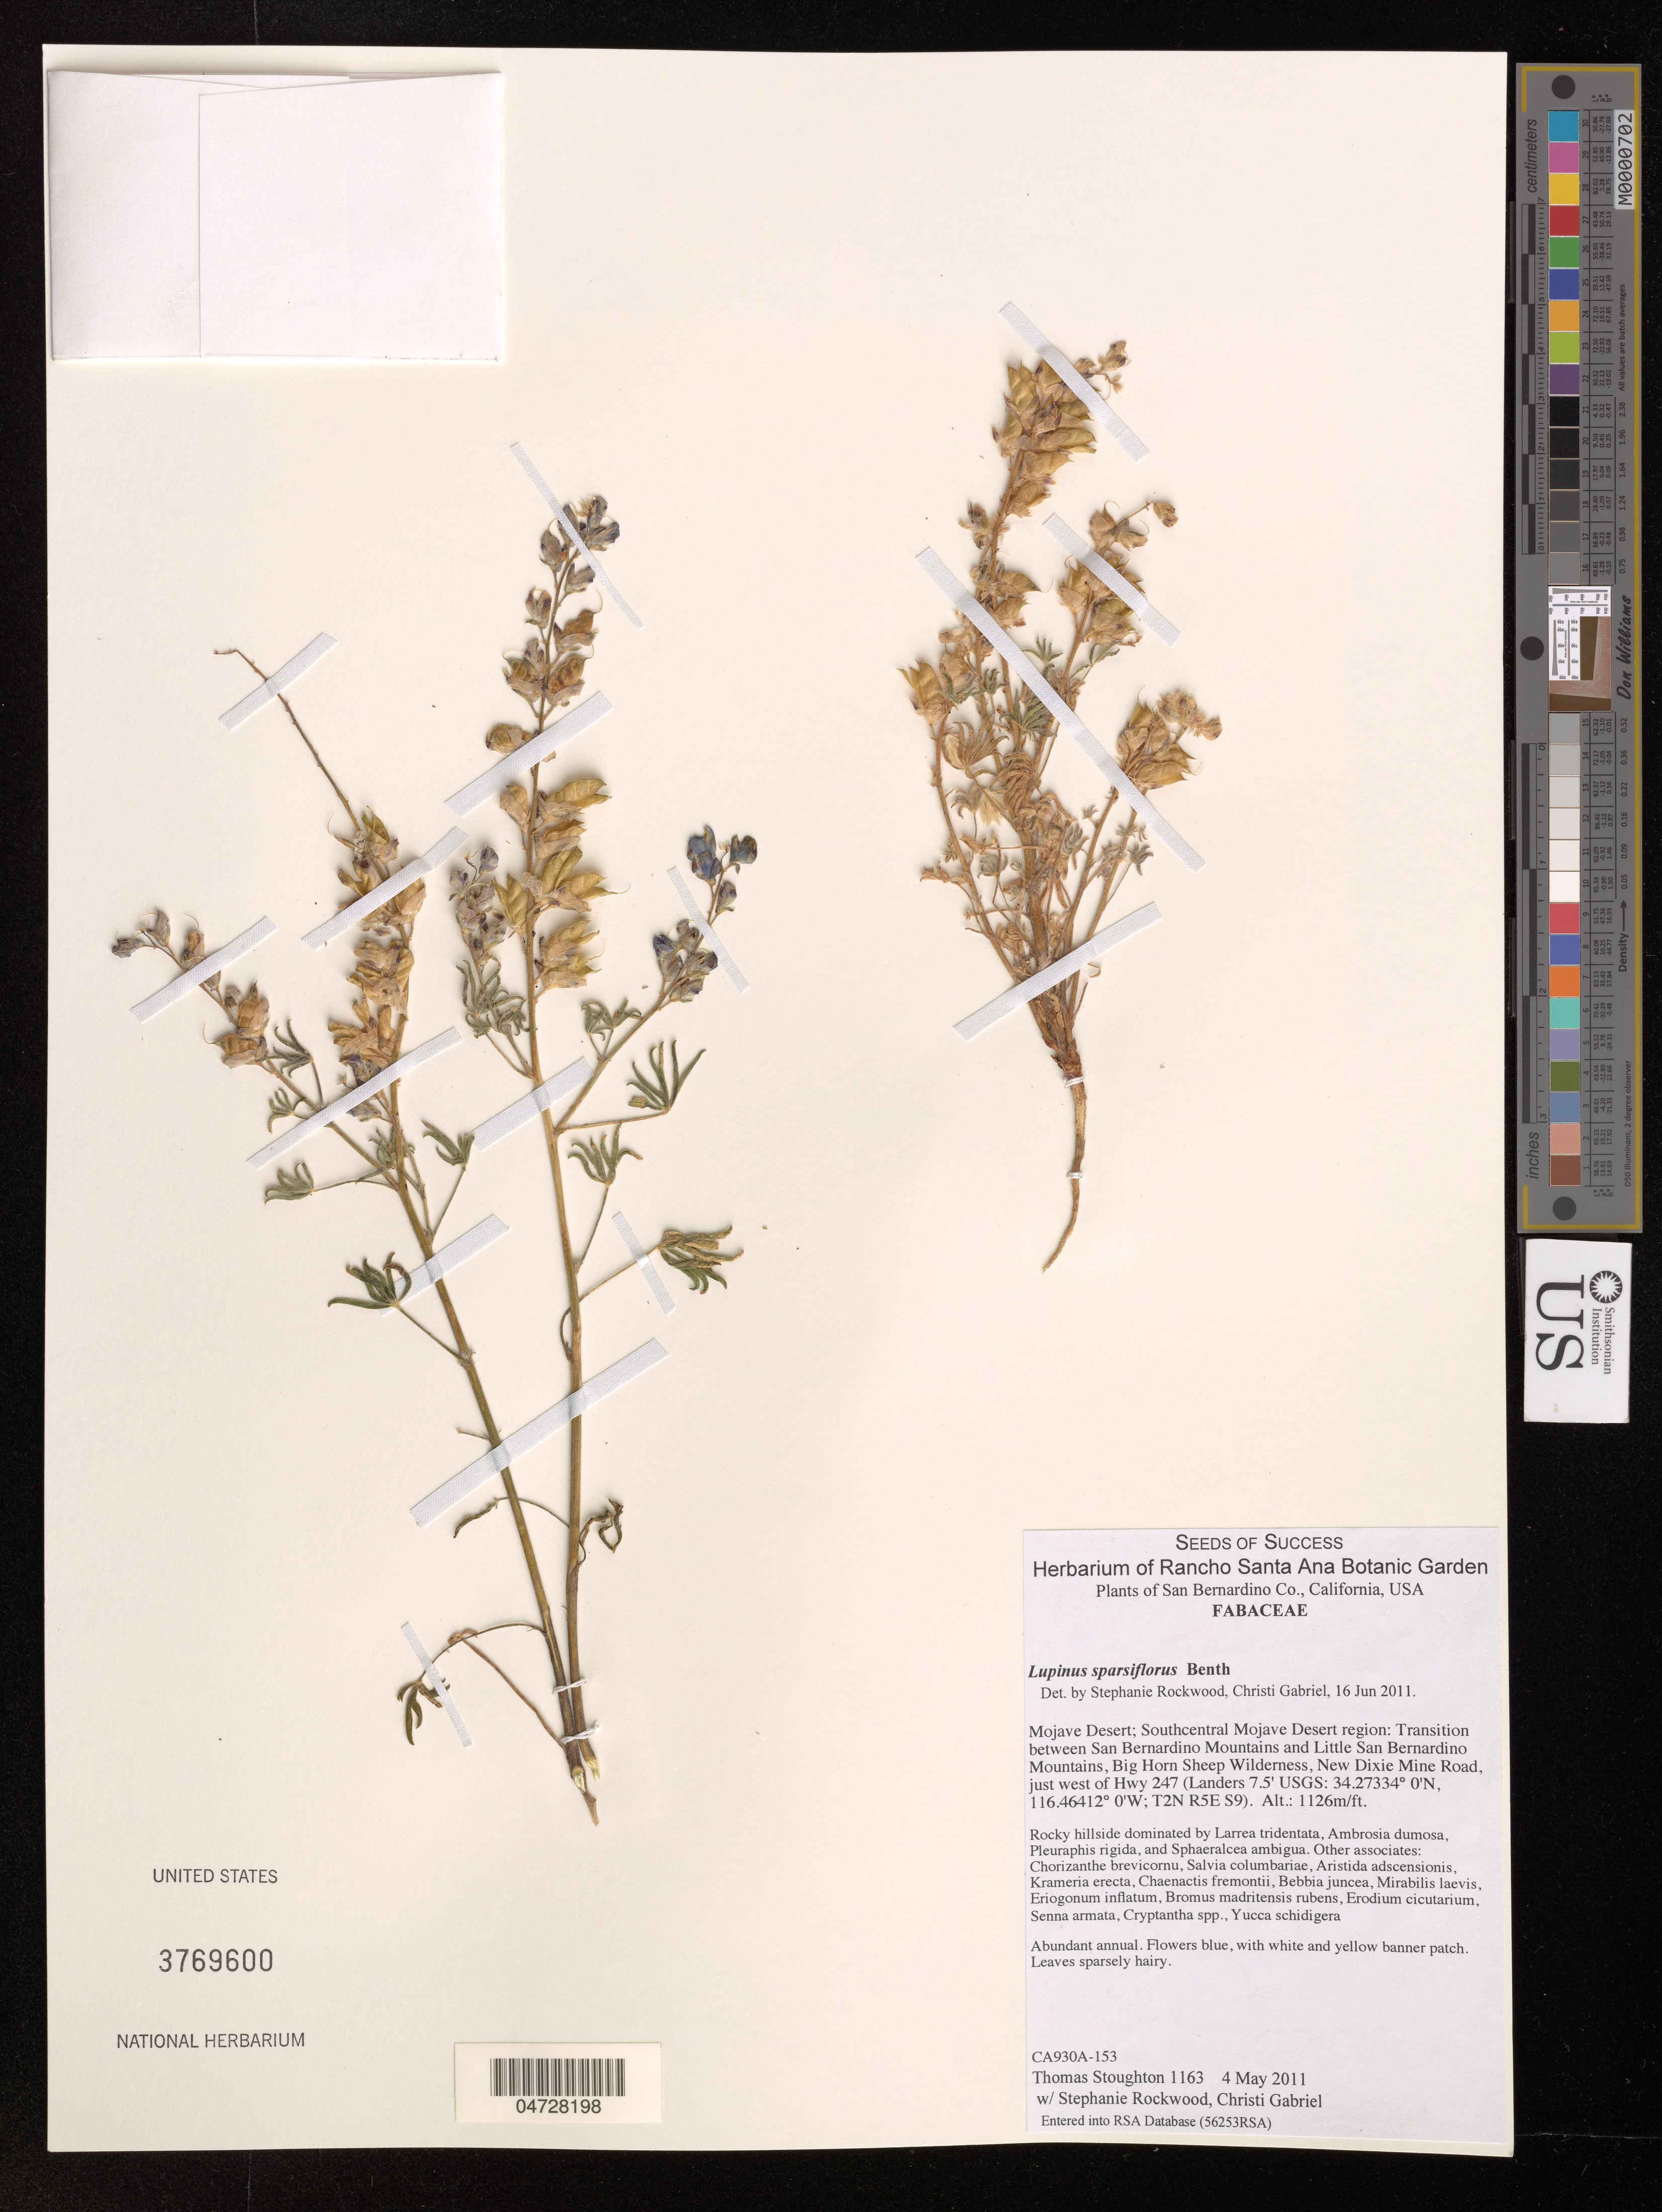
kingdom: Plantae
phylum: Tracheophyta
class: Magnoliopsida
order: Fabales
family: Fabaceae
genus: Lupinus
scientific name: Lupinus sparsiflorus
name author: Benth.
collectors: T. Stoughton & S. Rockwood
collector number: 1163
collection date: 2011-05-04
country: United States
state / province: California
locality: Mojave Desert; Southcentral Mojave Desert region: Transition between San Bernardino Mountains and Little San Bernardino Mountains, New Dixie Mine Road, just west of Hwy 247.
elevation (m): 1126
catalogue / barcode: US 3769600